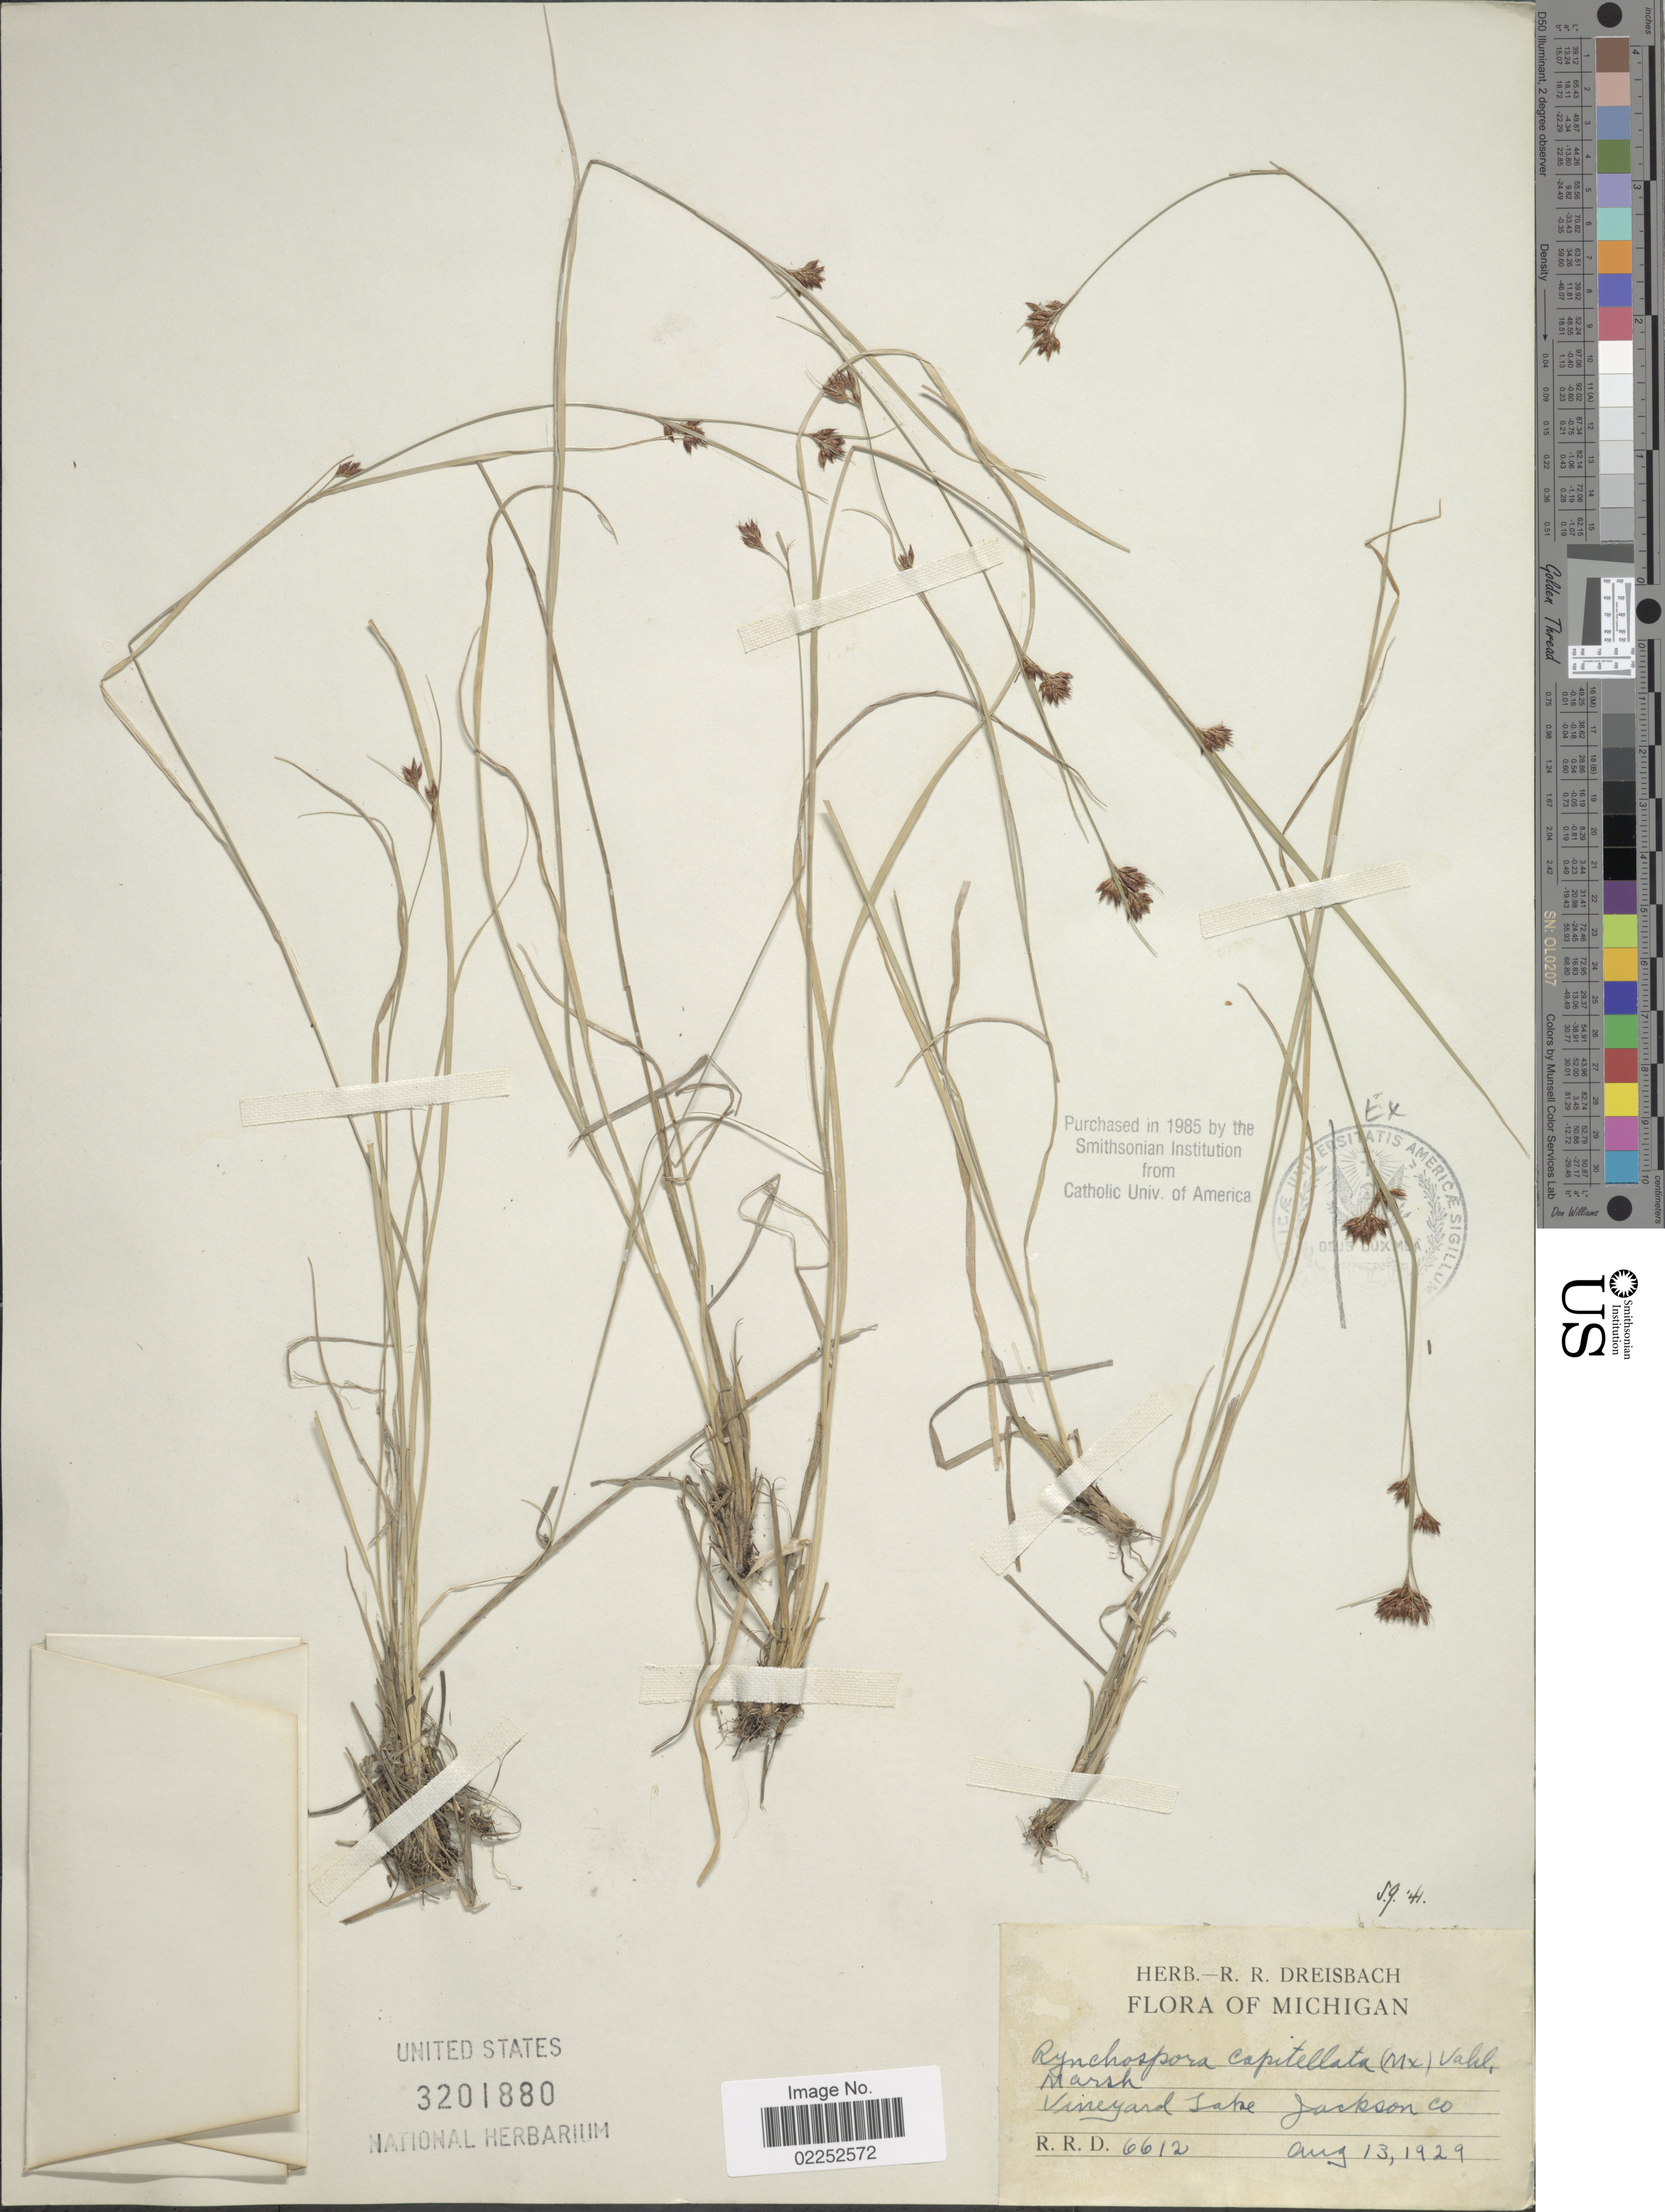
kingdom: Plantae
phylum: Tracheophyta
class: Liliopsida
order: Poales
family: Cyperaceae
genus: Rhynchospora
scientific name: Rhynchospora capitellata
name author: (Michx.) Vahl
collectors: R. Dreisbach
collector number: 6612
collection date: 1929-08-13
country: United States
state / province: Michigan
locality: Marsh, Vineyard Lake, Jackson Co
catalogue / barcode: US 3201880